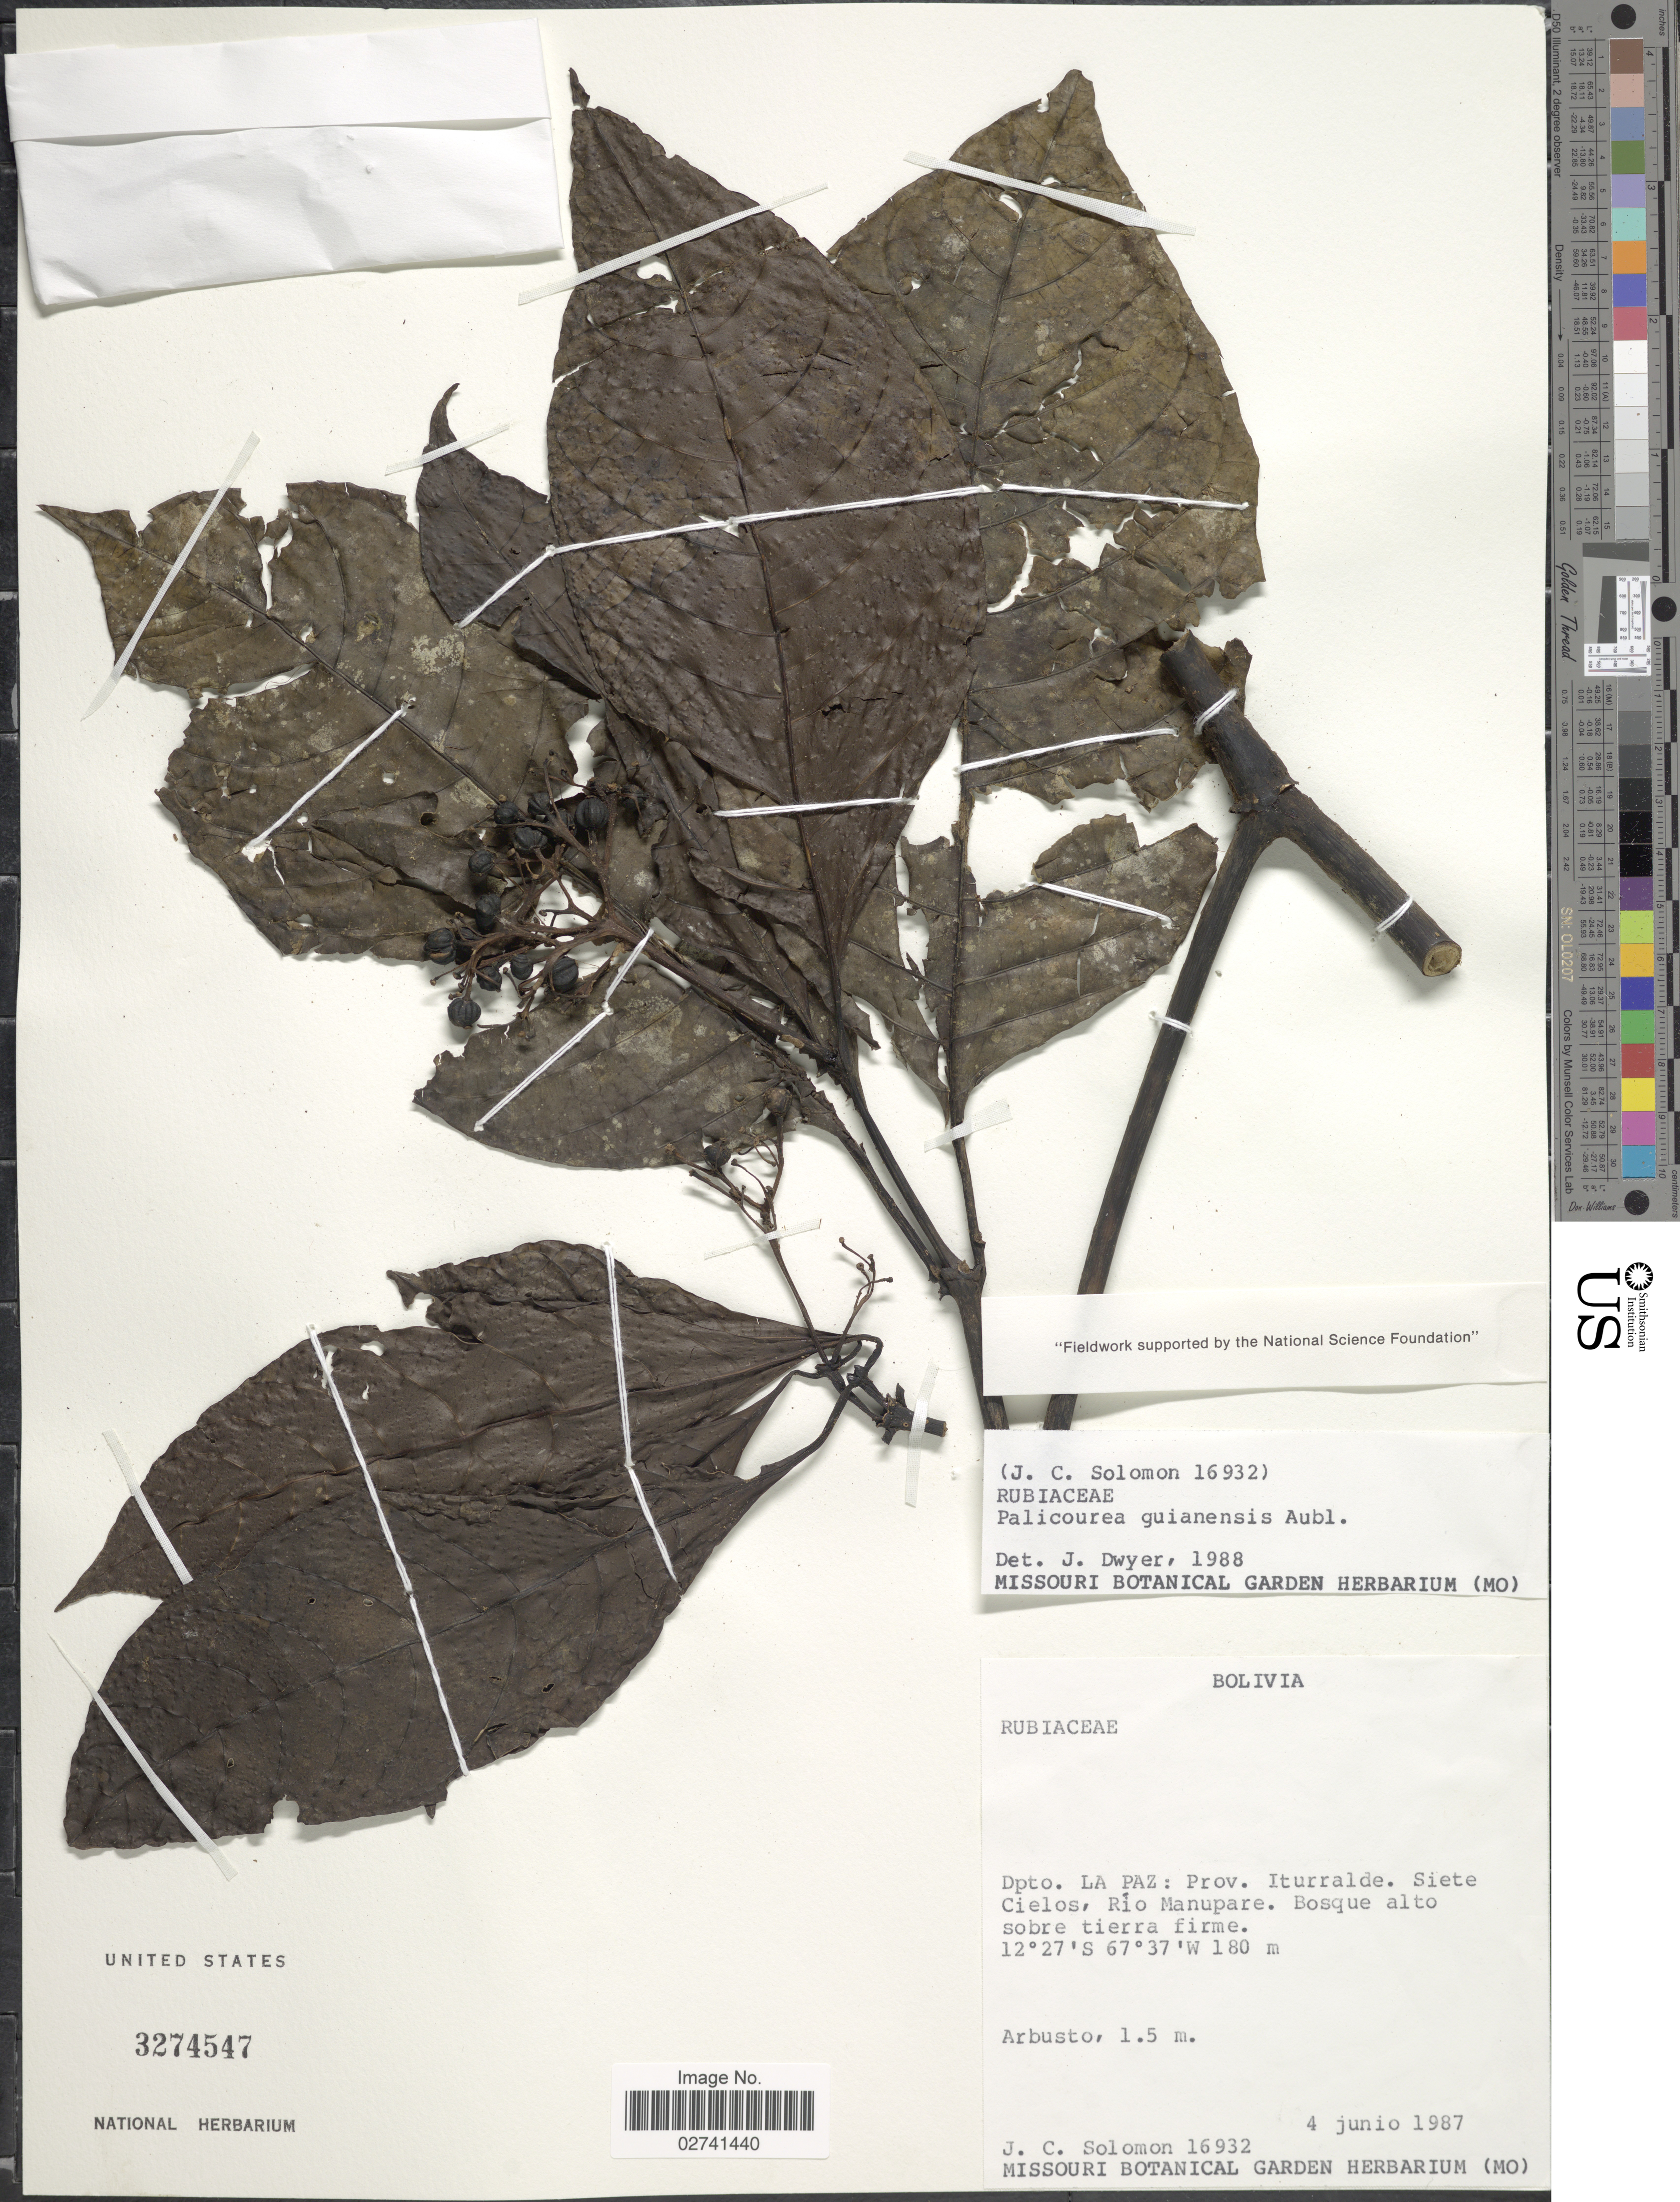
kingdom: Plantae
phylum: Tracheophyta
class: Magnoliopsida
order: Gentianales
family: Rubiaceae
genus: Palicourea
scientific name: Palicourea guianensis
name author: Aubl.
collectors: J. C. Solomon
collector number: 16932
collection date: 1987-06-04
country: Bolivia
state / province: La Paz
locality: Prov. Iturralde. Siete Cielos, Rio Manupare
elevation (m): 180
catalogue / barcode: US 3274547